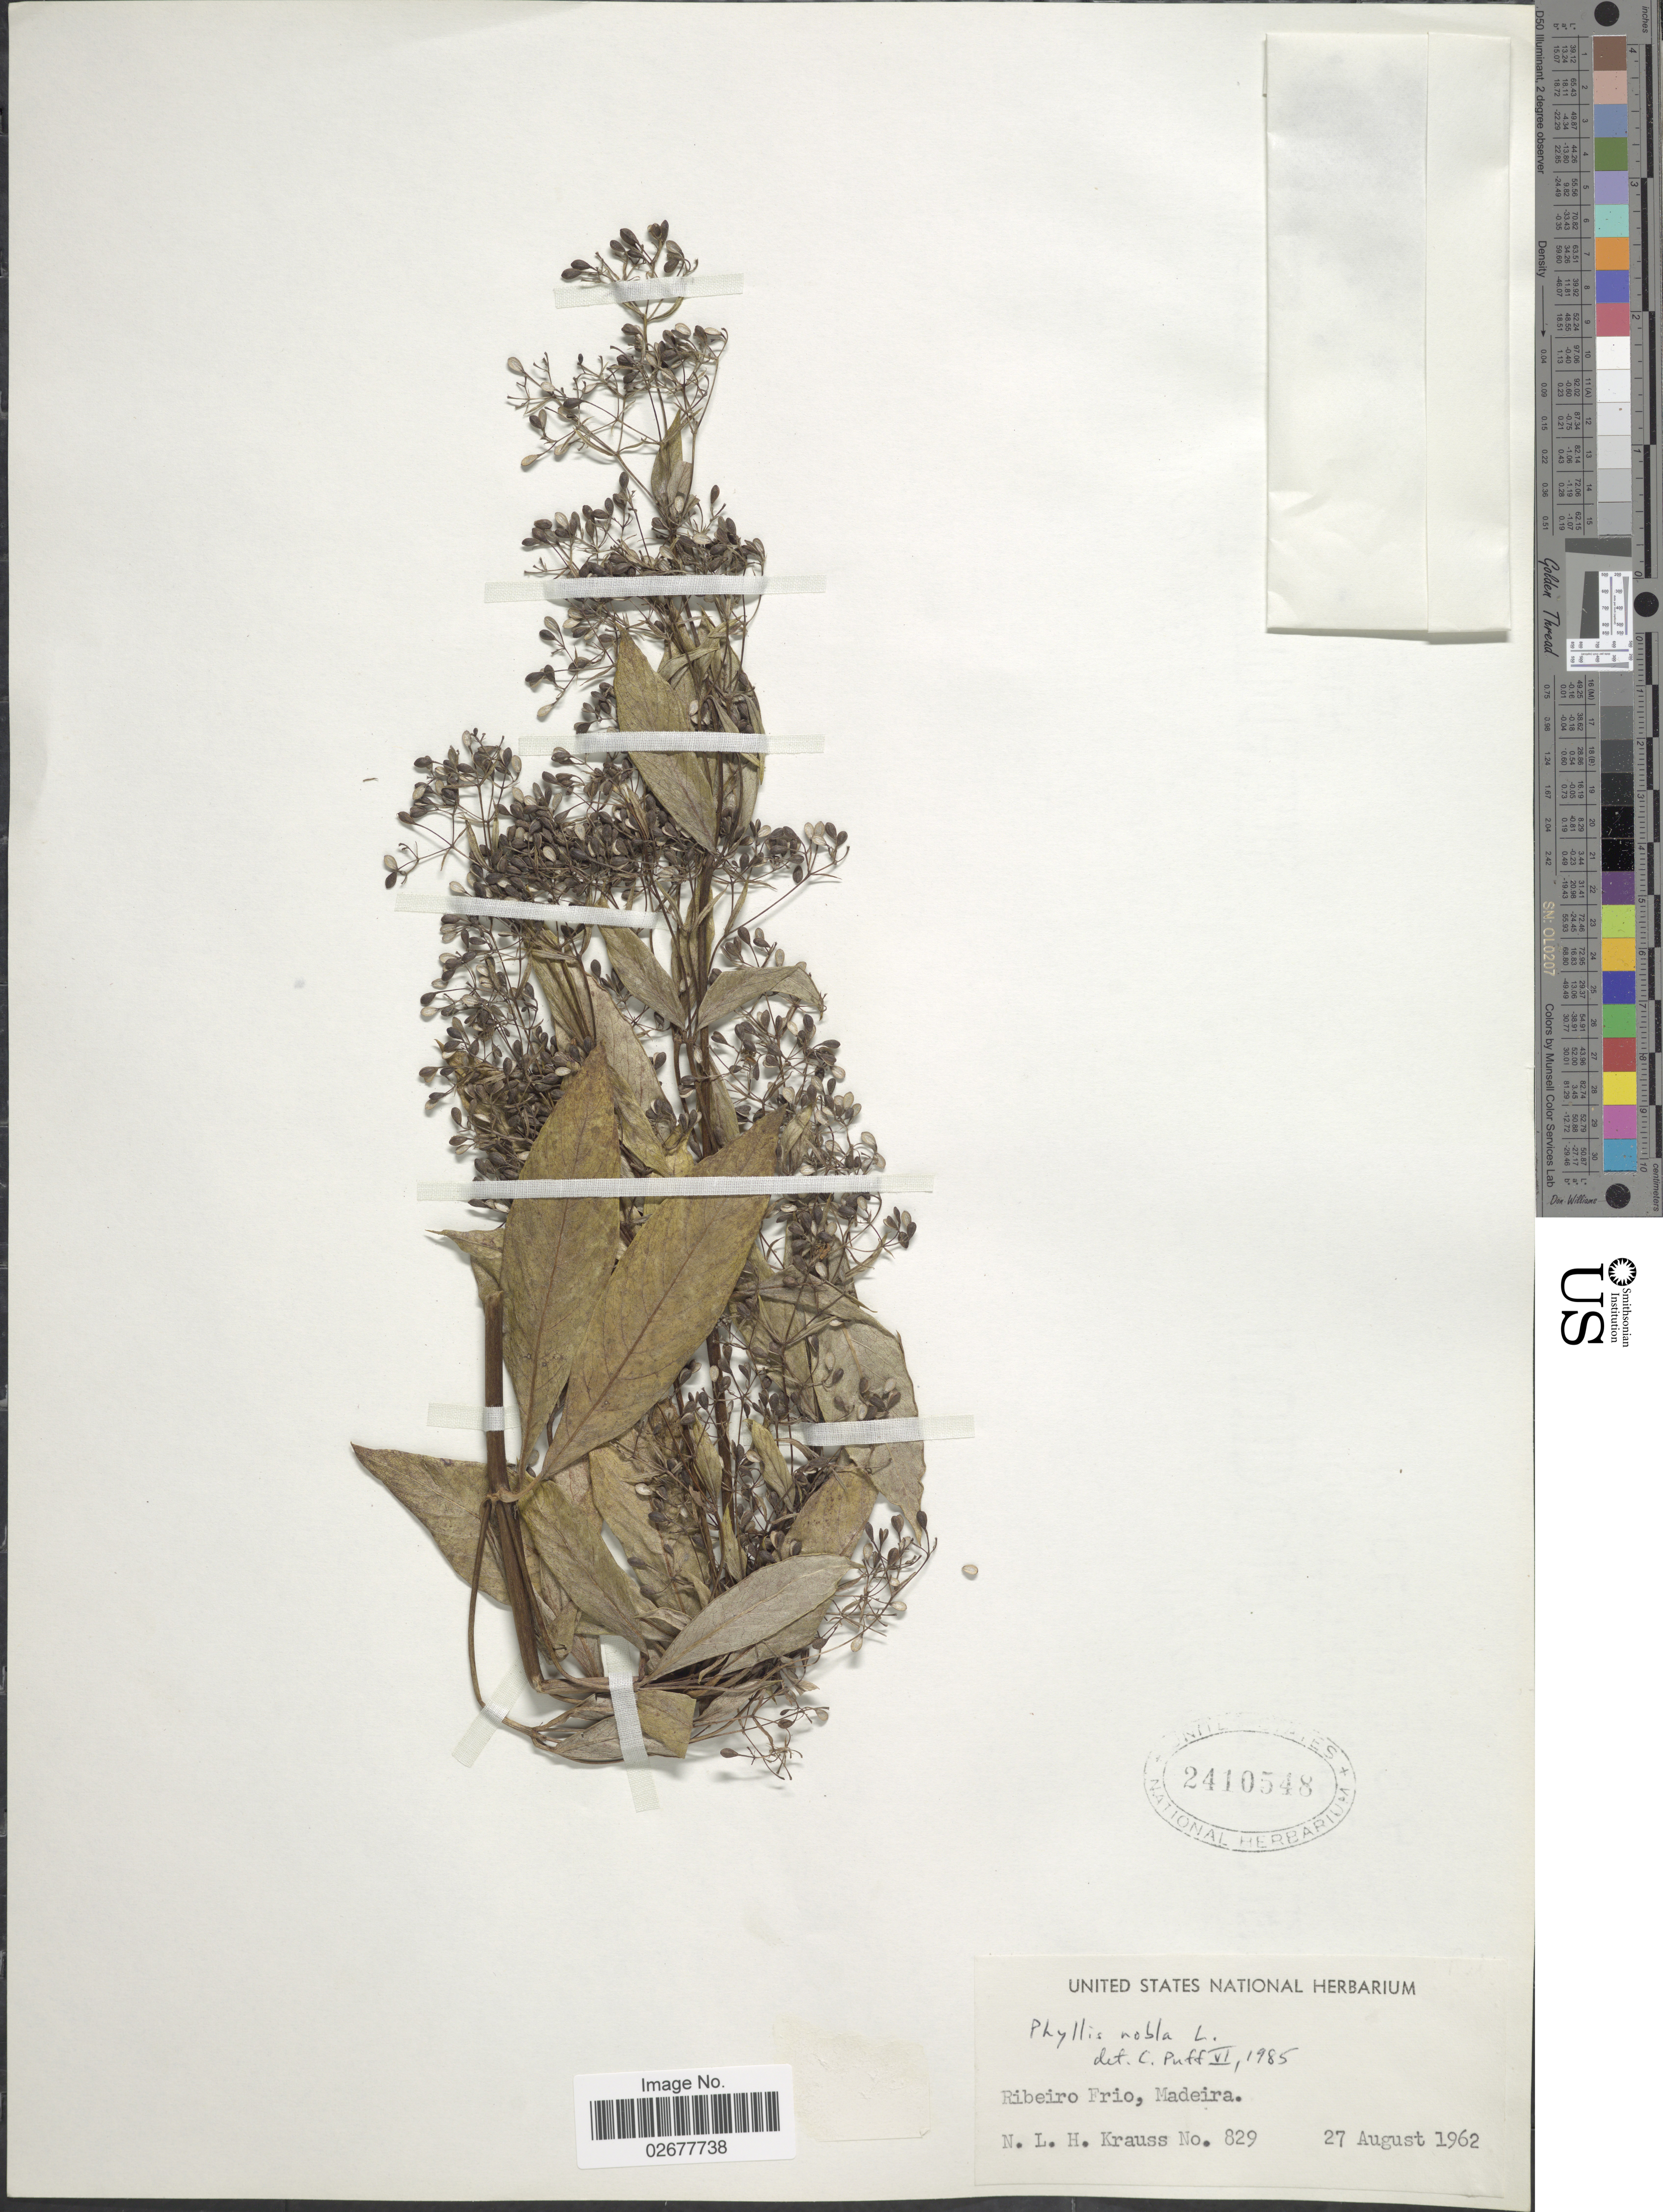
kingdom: Plantae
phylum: Tracheophyta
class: Magnoliopsida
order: Gentianales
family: Rubiaceae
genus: Phyllis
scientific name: Phyllis nobla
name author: L.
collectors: N. Krauss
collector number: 829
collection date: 1962-08-27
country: Portugal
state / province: Madeira (Aut. Reg.)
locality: Ribeiro Frio.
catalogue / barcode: US 2410548